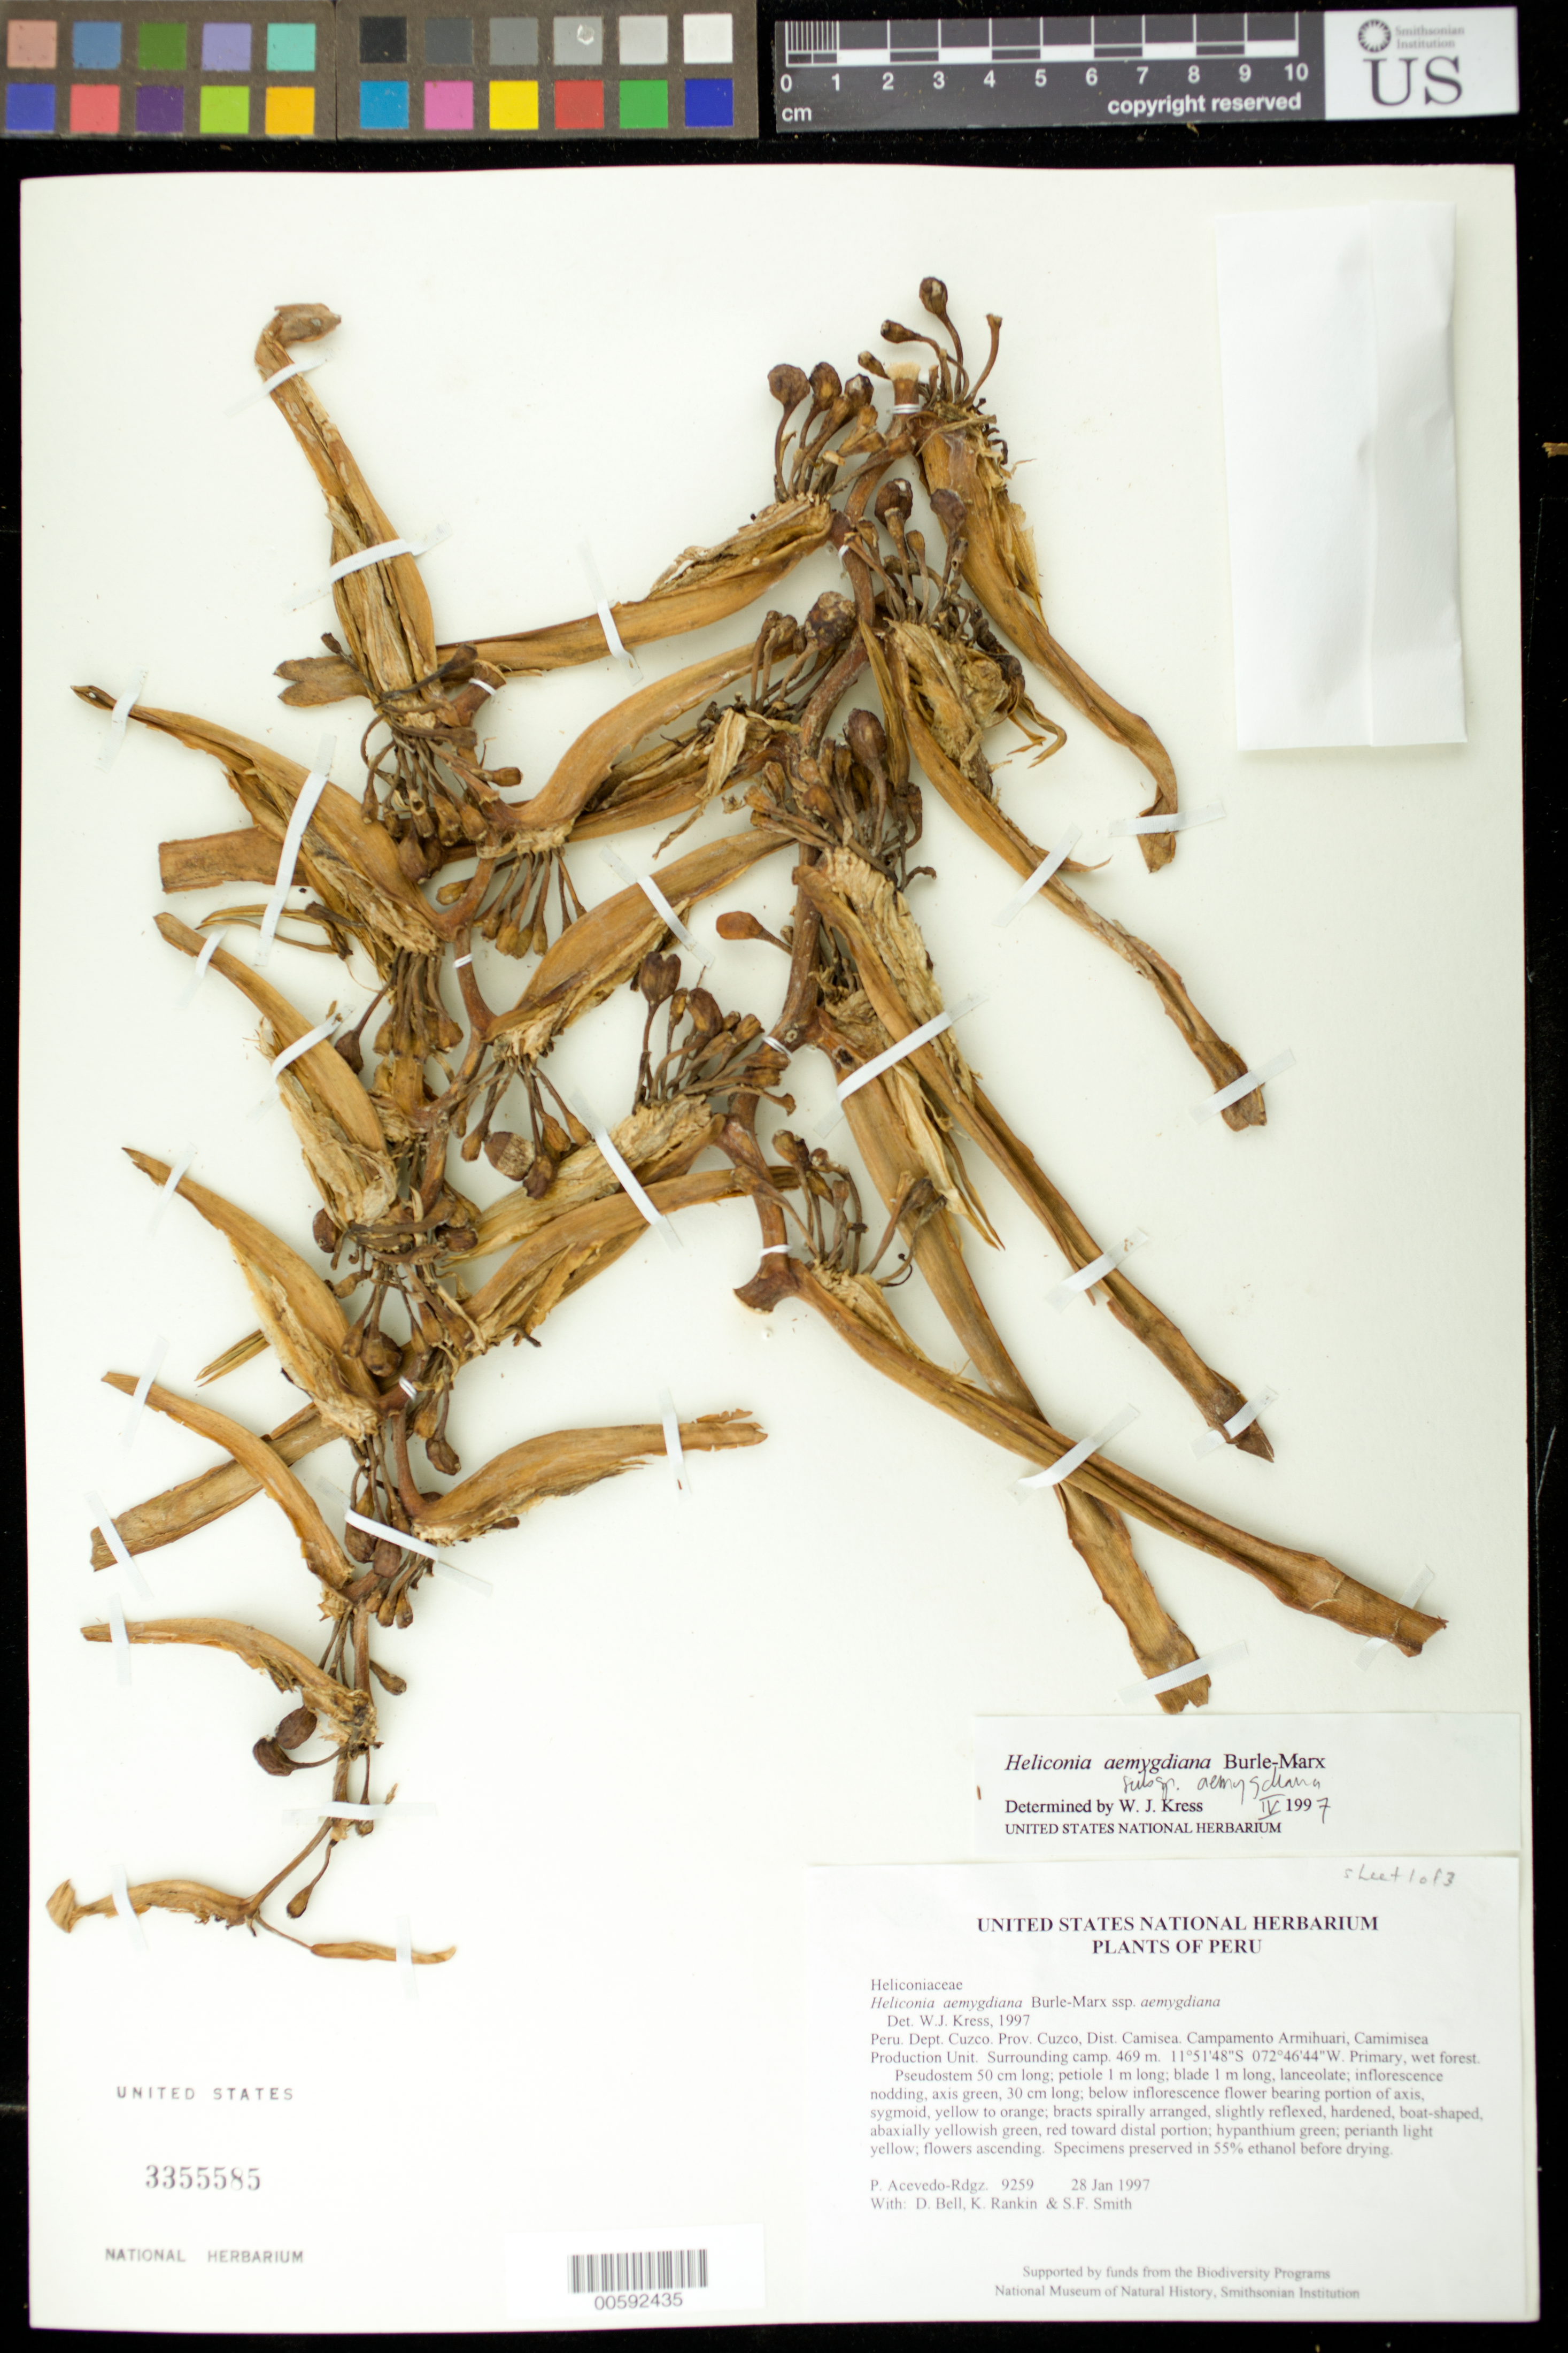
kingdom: Plantae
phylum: Tracheophyta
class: Liliopsida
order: Zingiberales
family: Heliconiaceae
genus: Heliconia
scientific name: Heliconia aemygdiana subsp. aemygdiana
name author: Burle-Marx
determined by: Kress, W. J., (US), Smithsonian Institution - National Museum of Natural History (UNITED STATES)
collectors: P. Acevedo-Rodr., D. A. Bell, K. B. Rankin & S.F. Smith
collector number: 9259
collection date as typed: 28 Jan 1997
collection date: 1997-01-28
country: Peru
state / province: Cusco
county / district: Cusco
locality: Districto Camisea, Campamento Armihuari, Camimisea Production Unit. Surrounding camp.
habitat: Primary, wet forest.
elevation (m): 469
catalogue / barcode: US 3355585